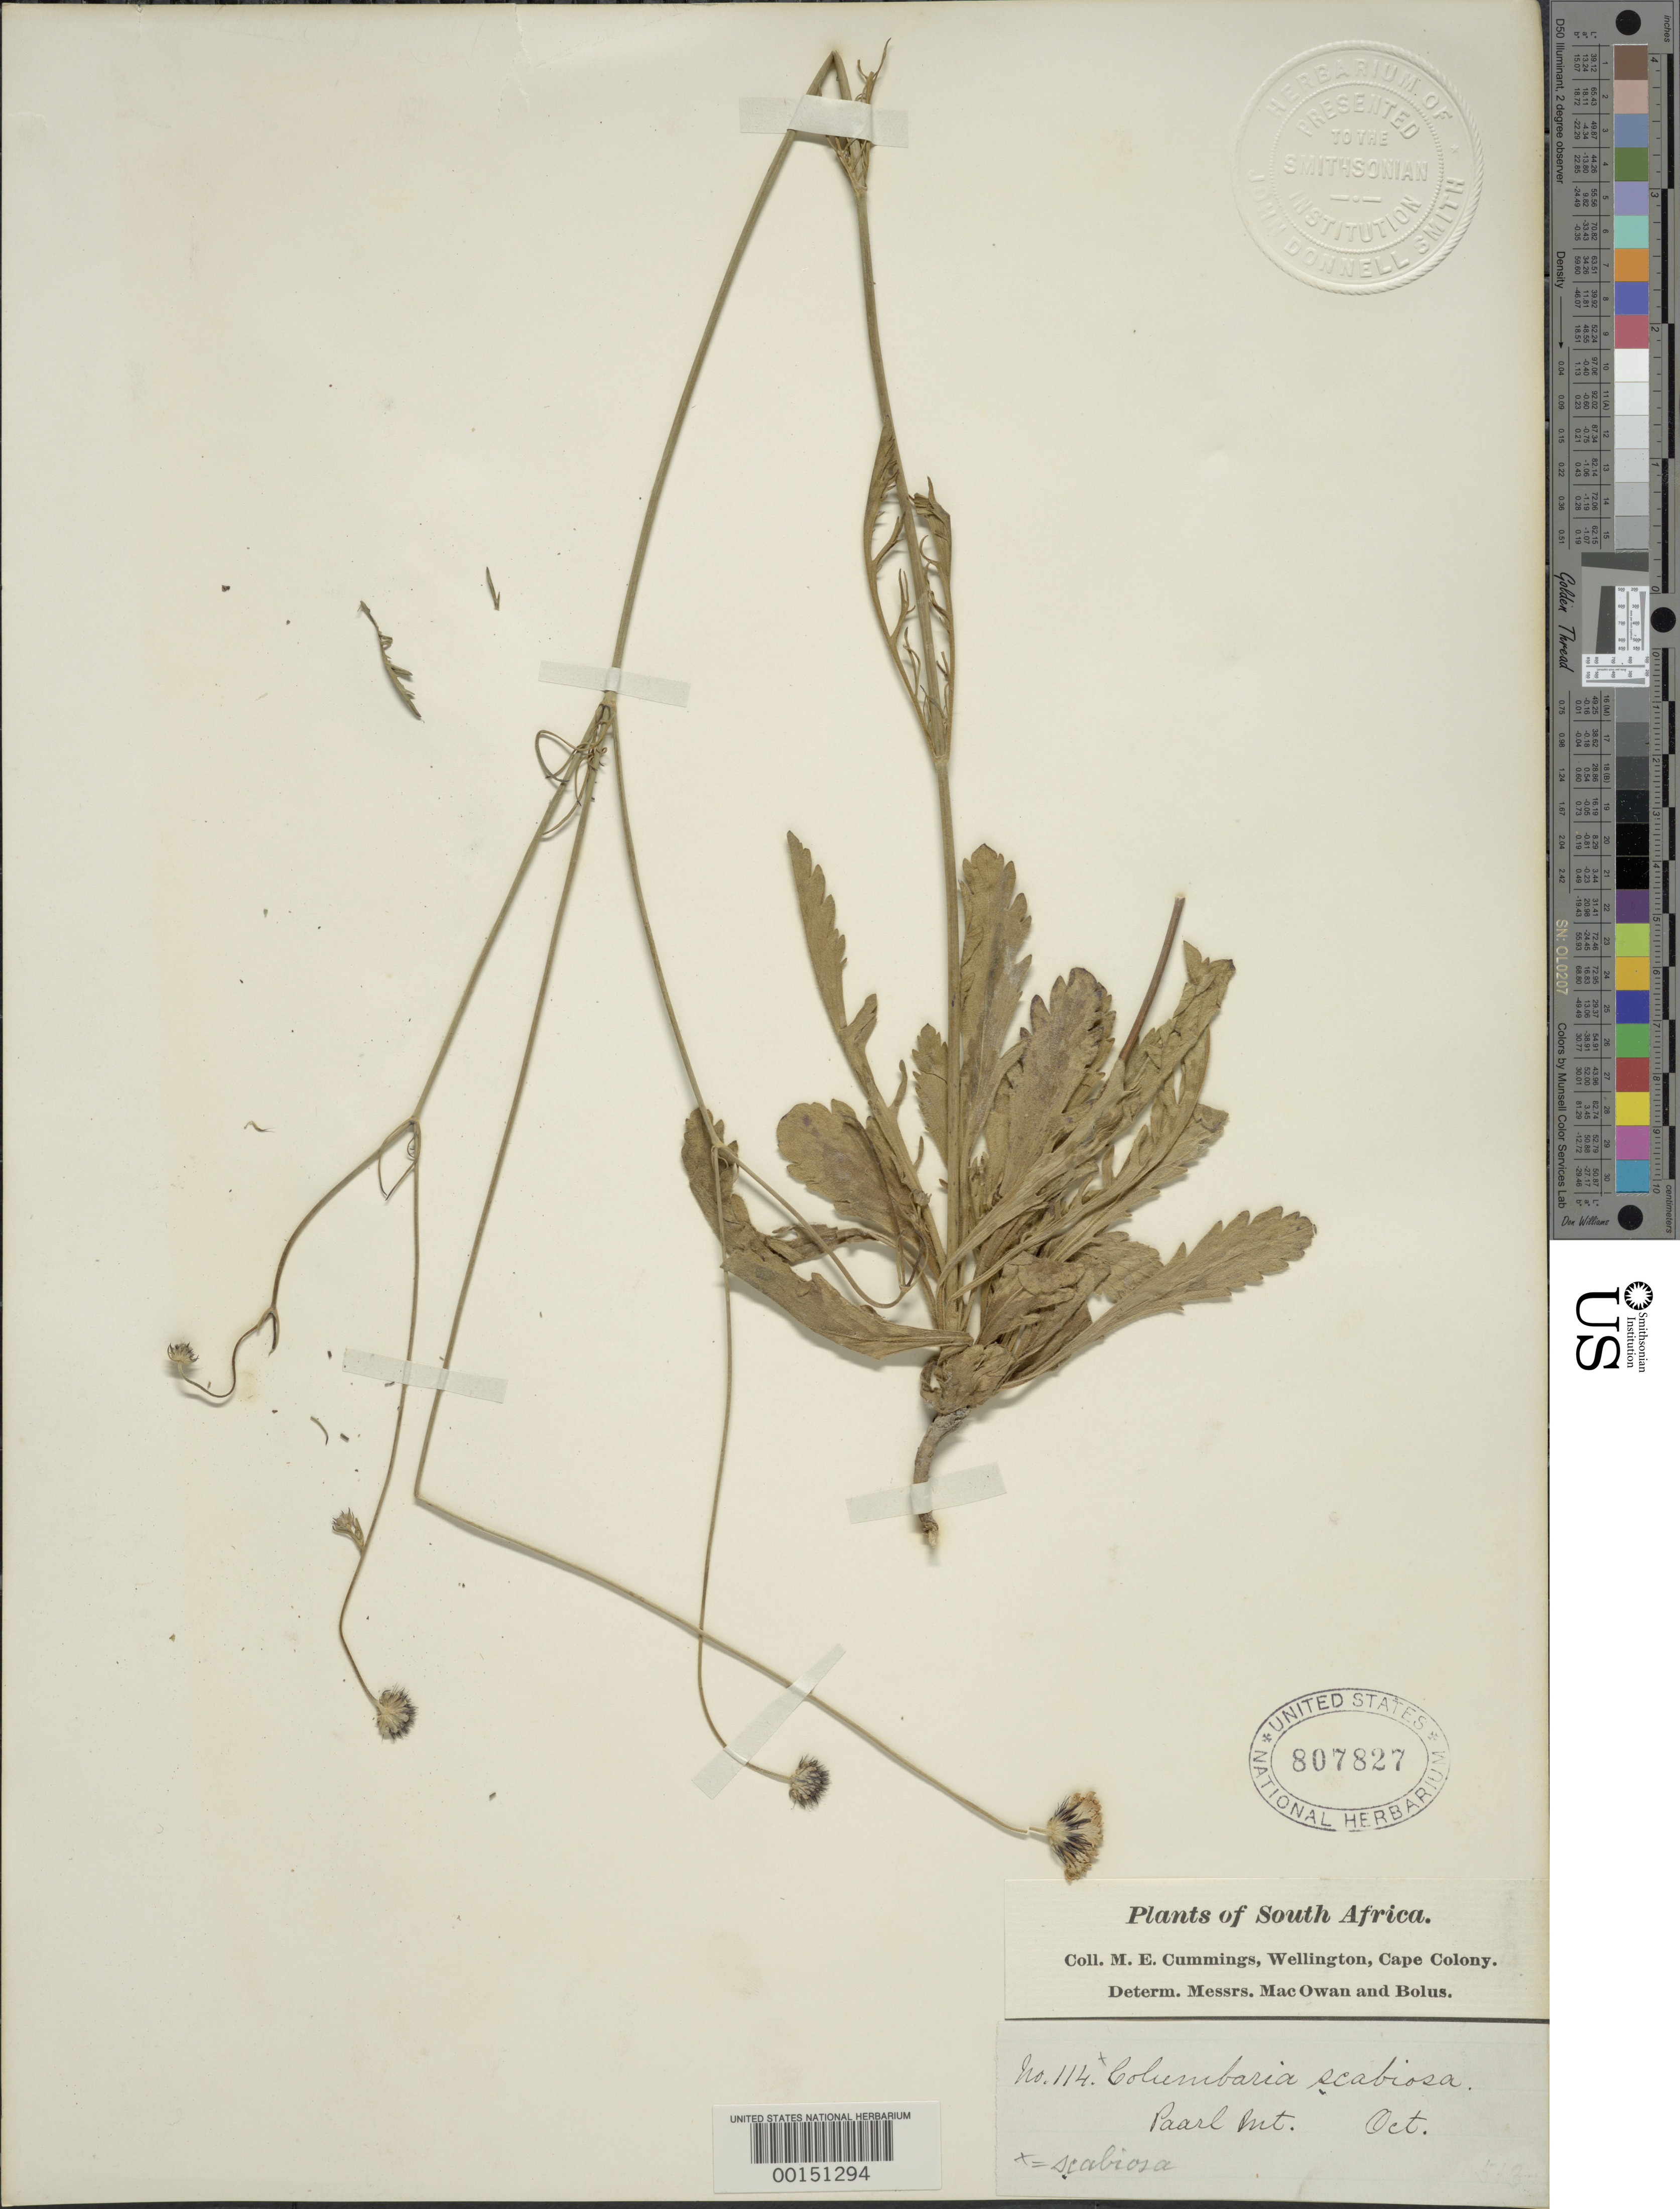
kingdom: Plantae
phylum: Tracheophyta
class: Magnoliopsida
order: Dipsacales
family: Caprifoliaceae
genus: Scabiosa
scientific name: Scabiosa columbaria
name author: L.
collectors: M. E. Cummings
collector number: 513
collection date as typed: Oct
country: South Africa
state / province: Western Cape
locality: Wellington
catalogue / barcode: US 807827